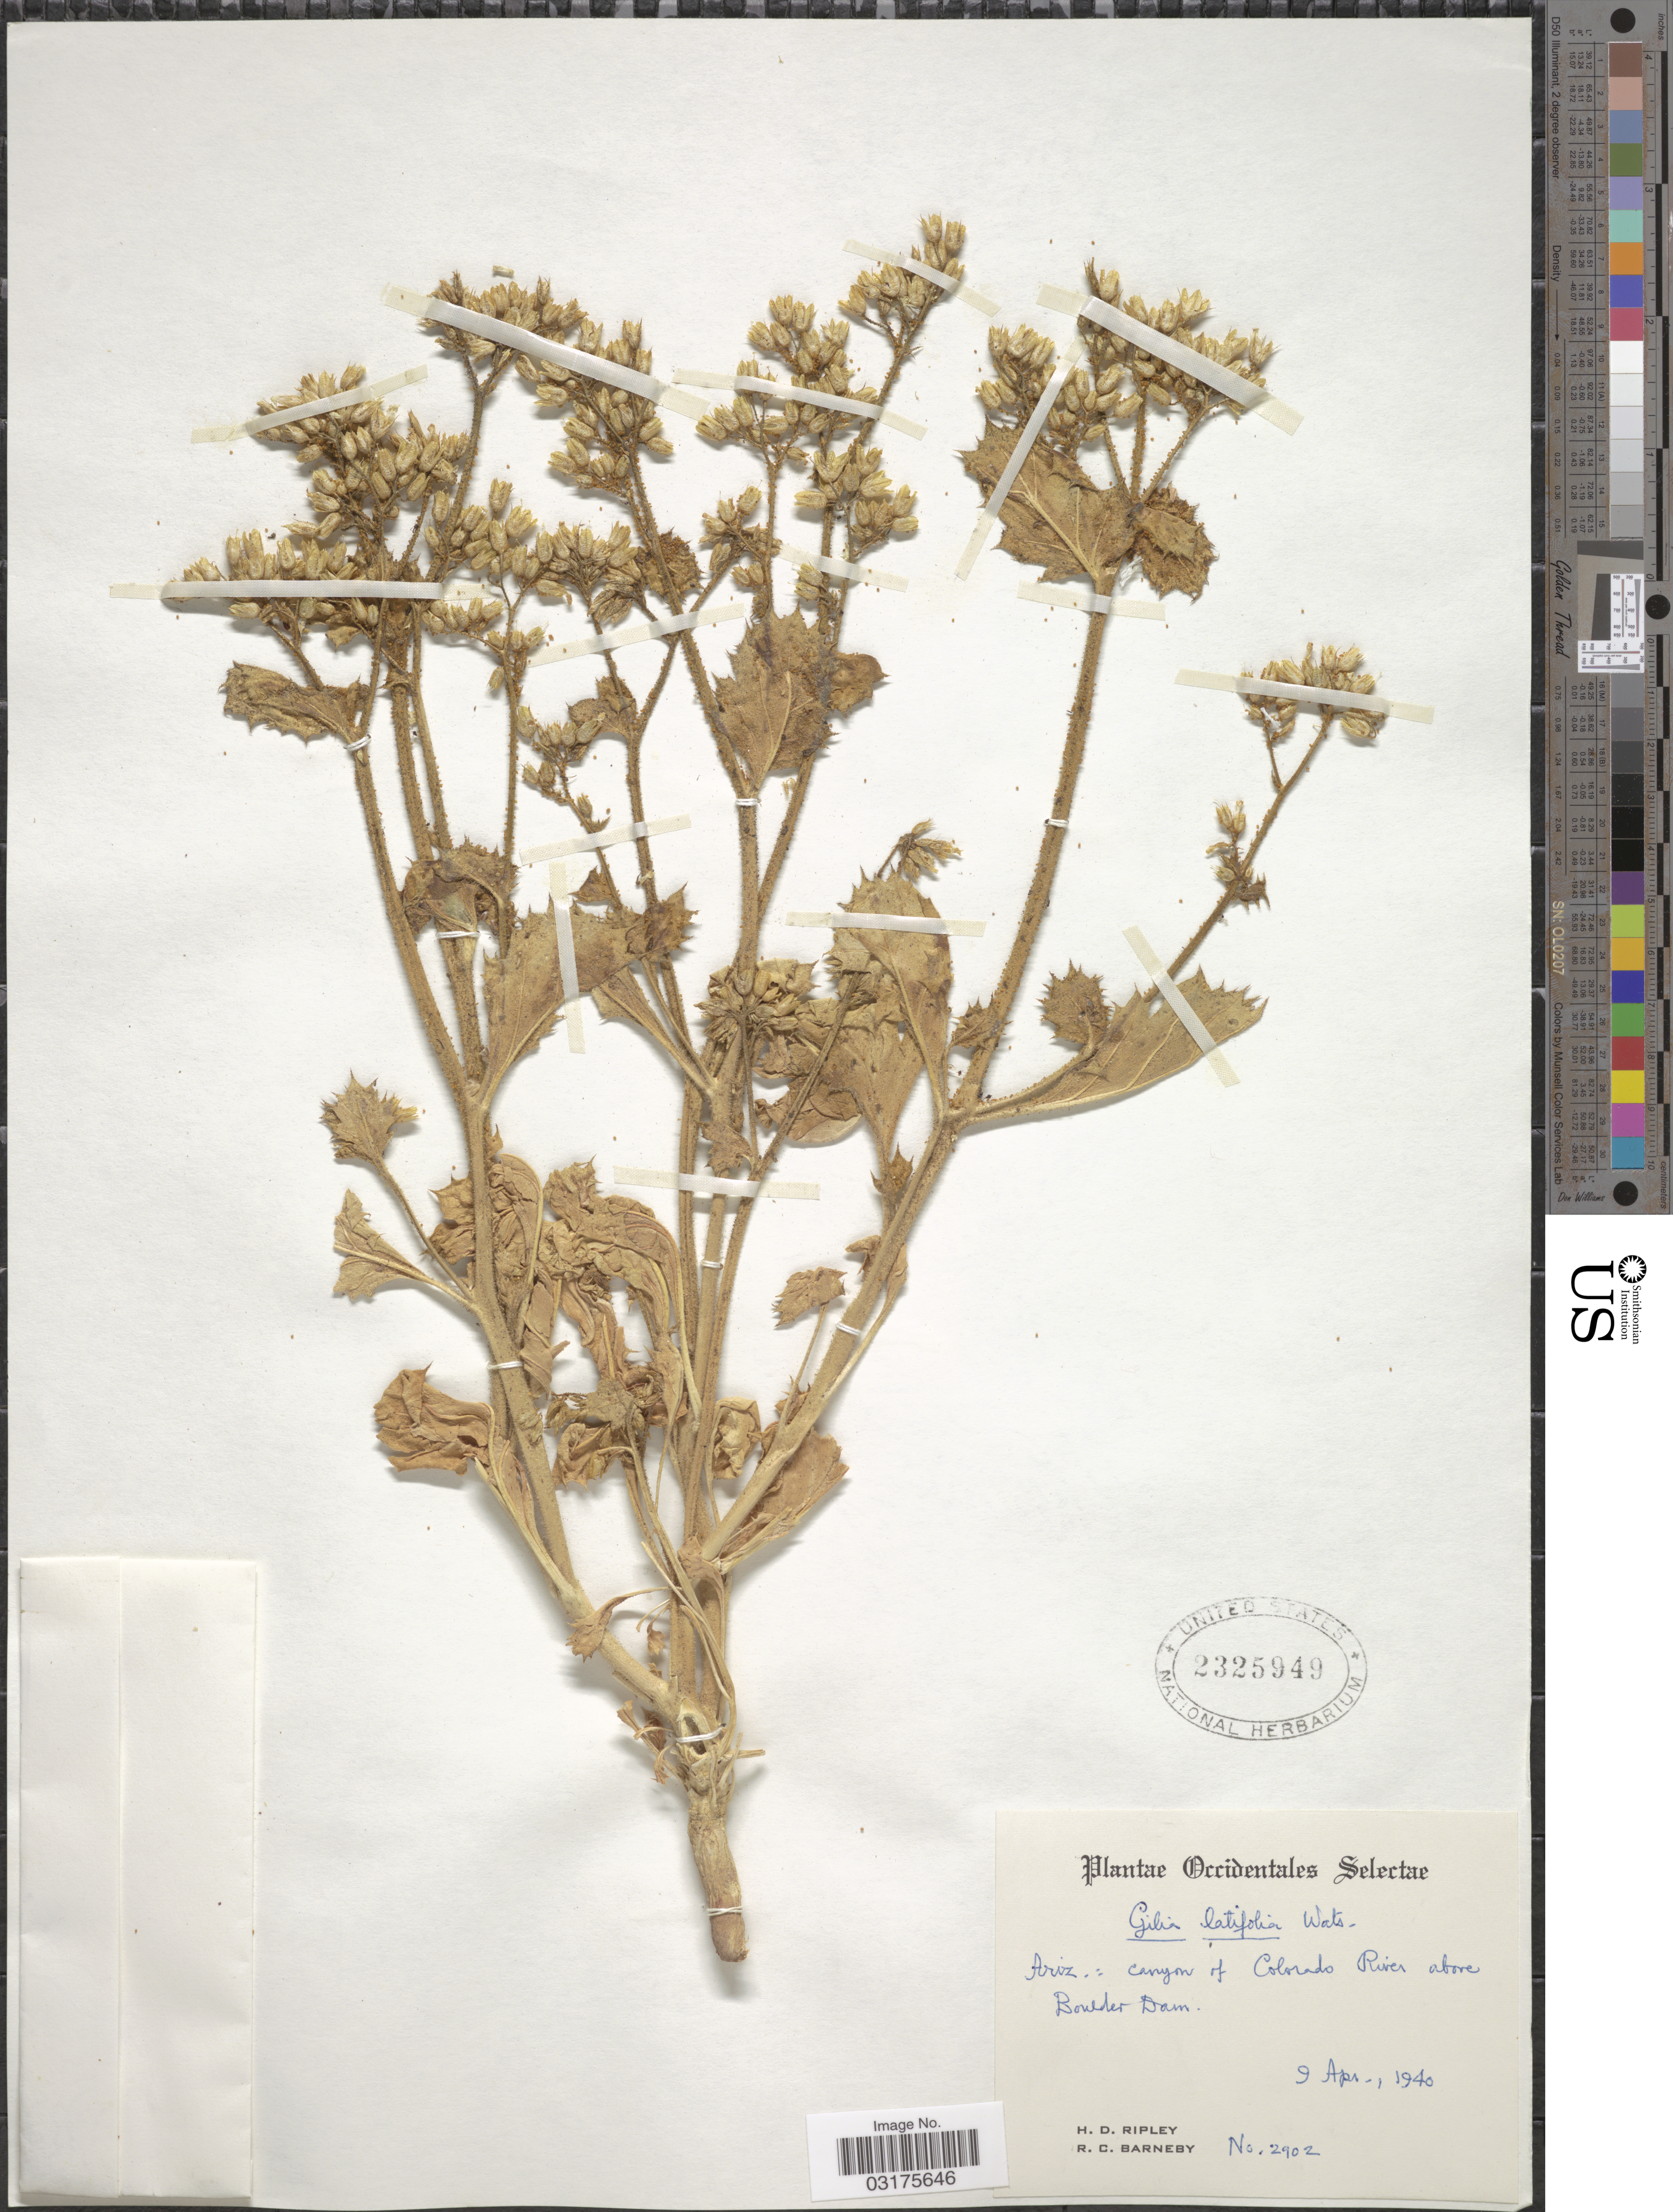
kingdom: Plantae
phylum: Tracheophyta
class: Magnoliopsida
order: Ericales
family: Polemoniaceae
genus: Aliciella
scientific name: Aliciella latifolia subsp. latifolia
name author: (S. Watson) J.M. Porter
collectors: H. Ripley & R. C. Barneby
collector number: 2902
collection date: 1940-04-09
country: United States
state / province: Arizona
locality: Canyon of Colorado River above Boulder Dam.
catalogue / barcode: US 2325949